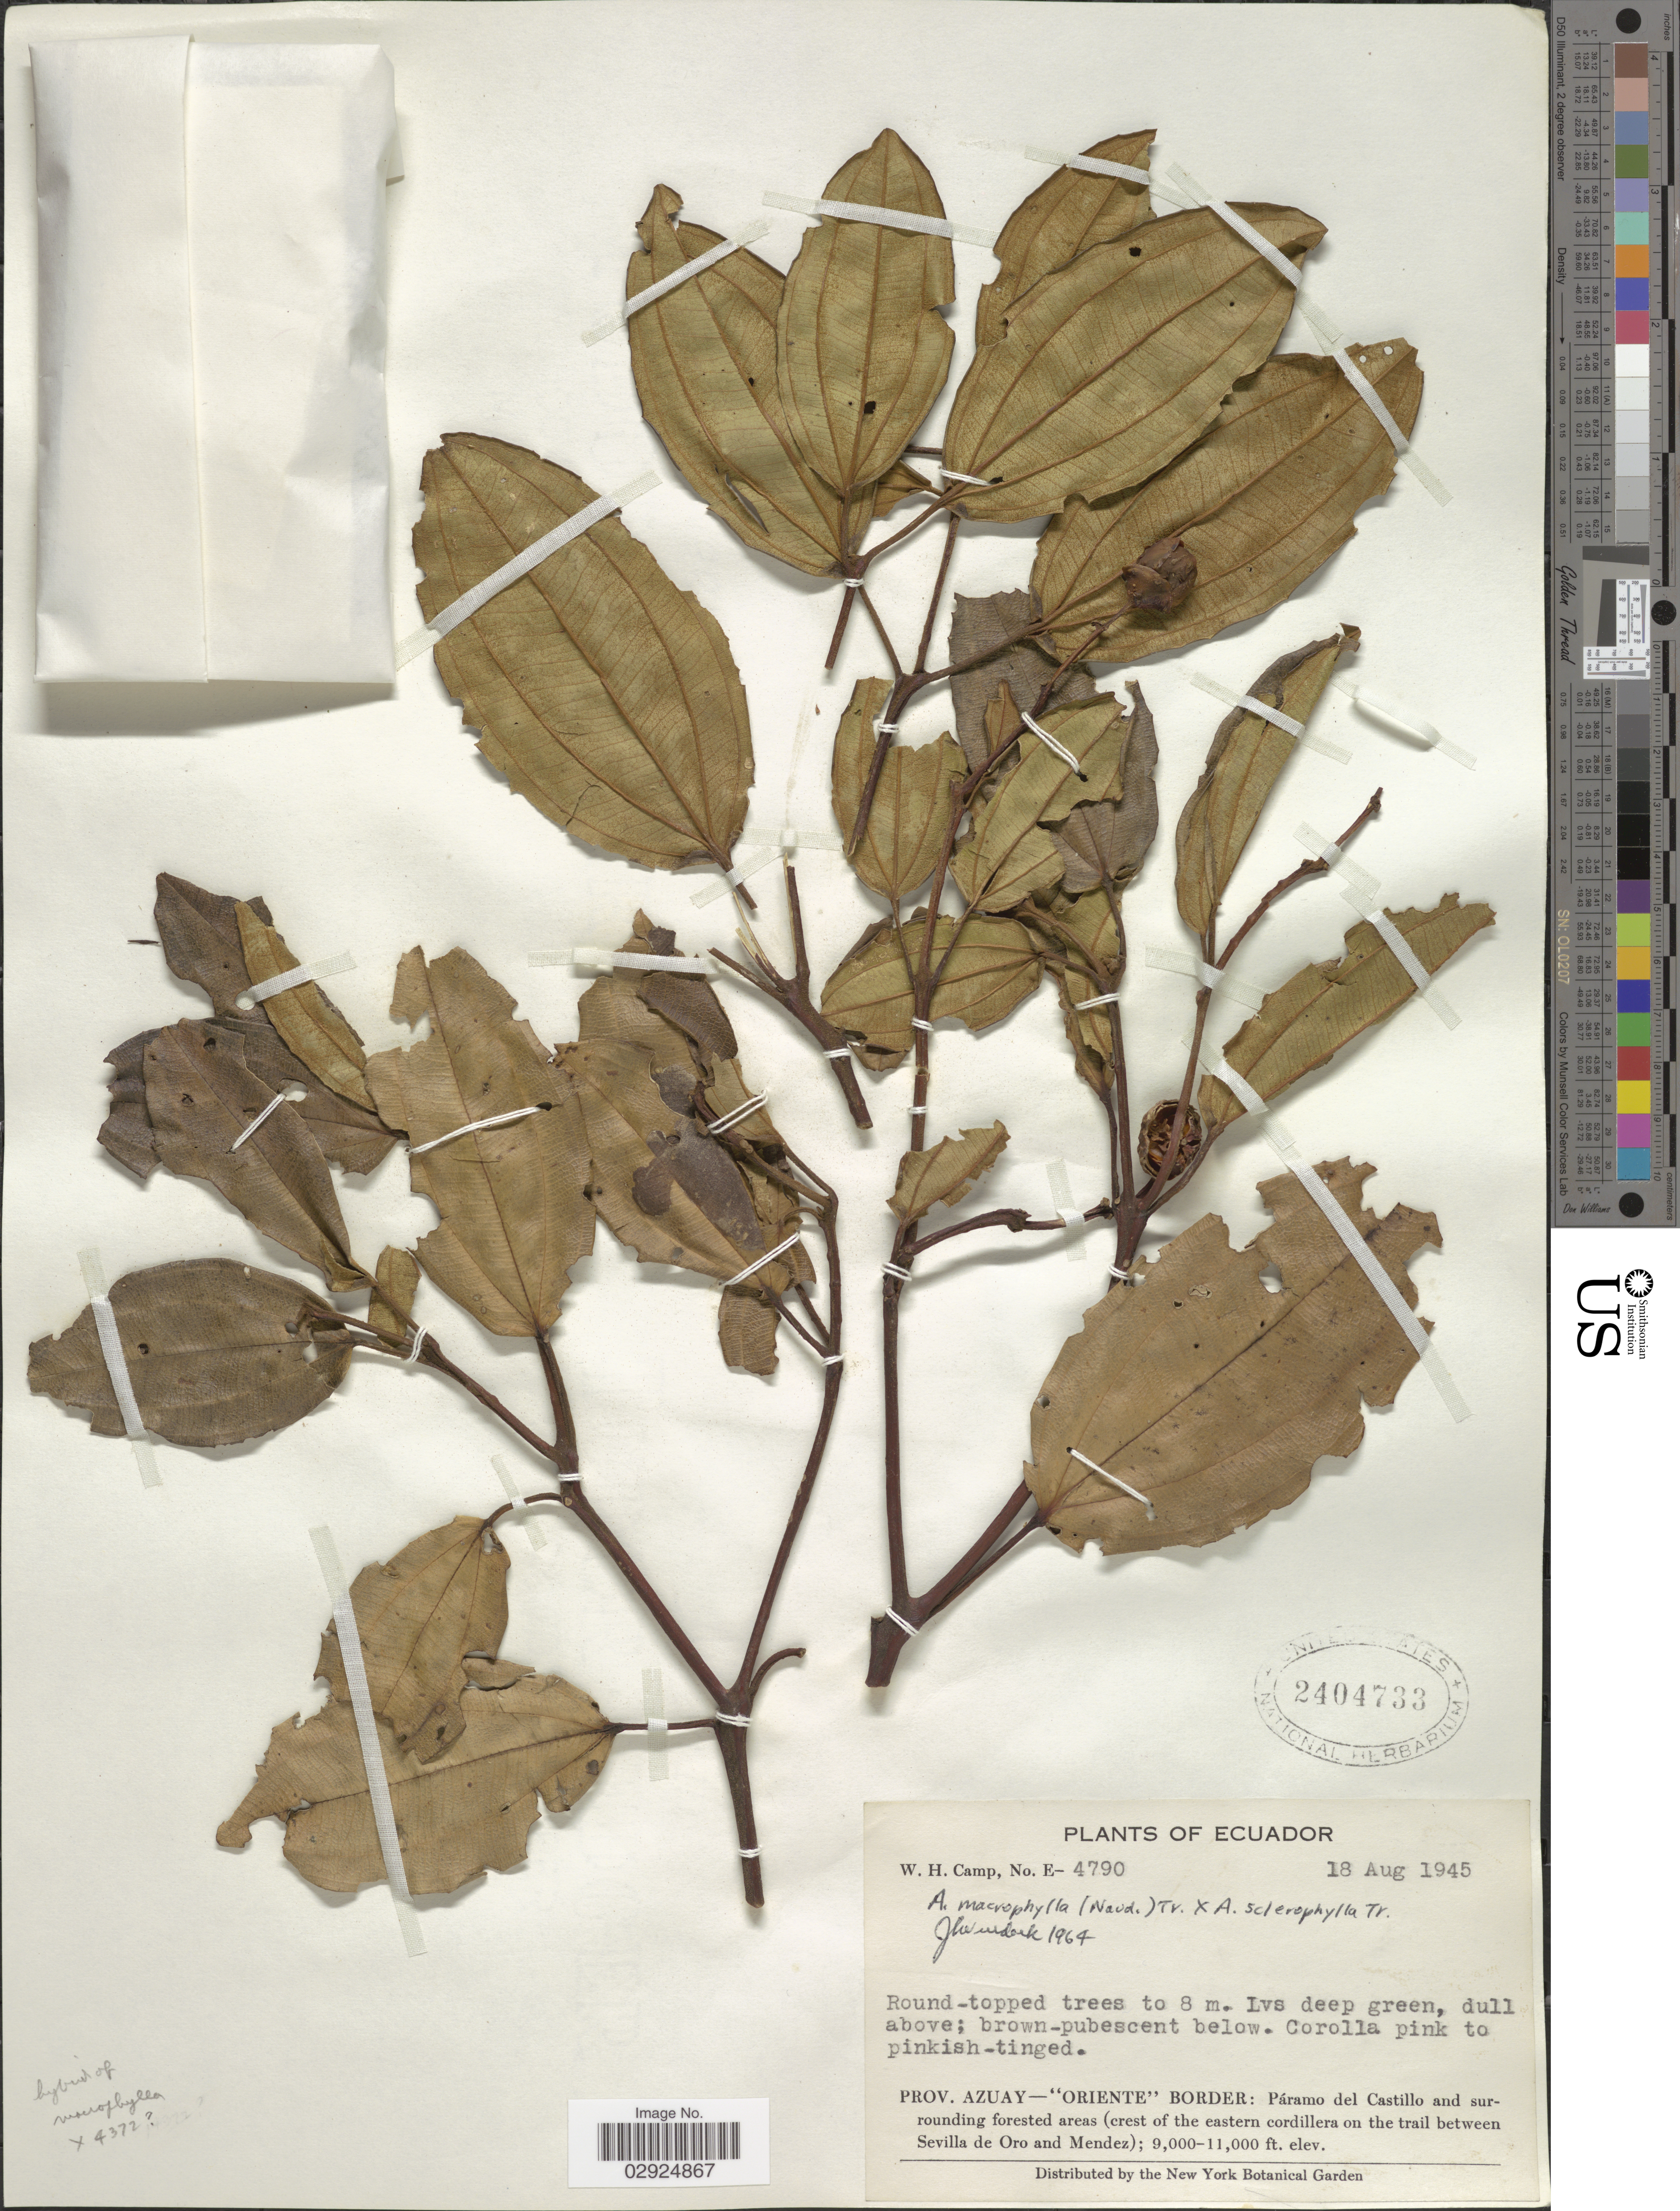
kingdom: Plantae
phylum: Tracheophyta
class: Magnoliopsida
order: Myrtales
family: Melastomataceae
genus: Axinaea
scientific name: Axinaea macrophylla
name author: (Naudin) Triana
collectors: W. H. Camp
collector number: E-4790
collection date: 1945-08-18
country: Ecuador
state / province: Azuay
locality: Prov. Azuay - "Oriente" Border: Páramo del Castillo and surrounding forested areas (crest of the eastern cordillera on the trail between Sevilla de Oro and Mendez).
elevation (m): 2743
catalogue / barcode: US 2404733